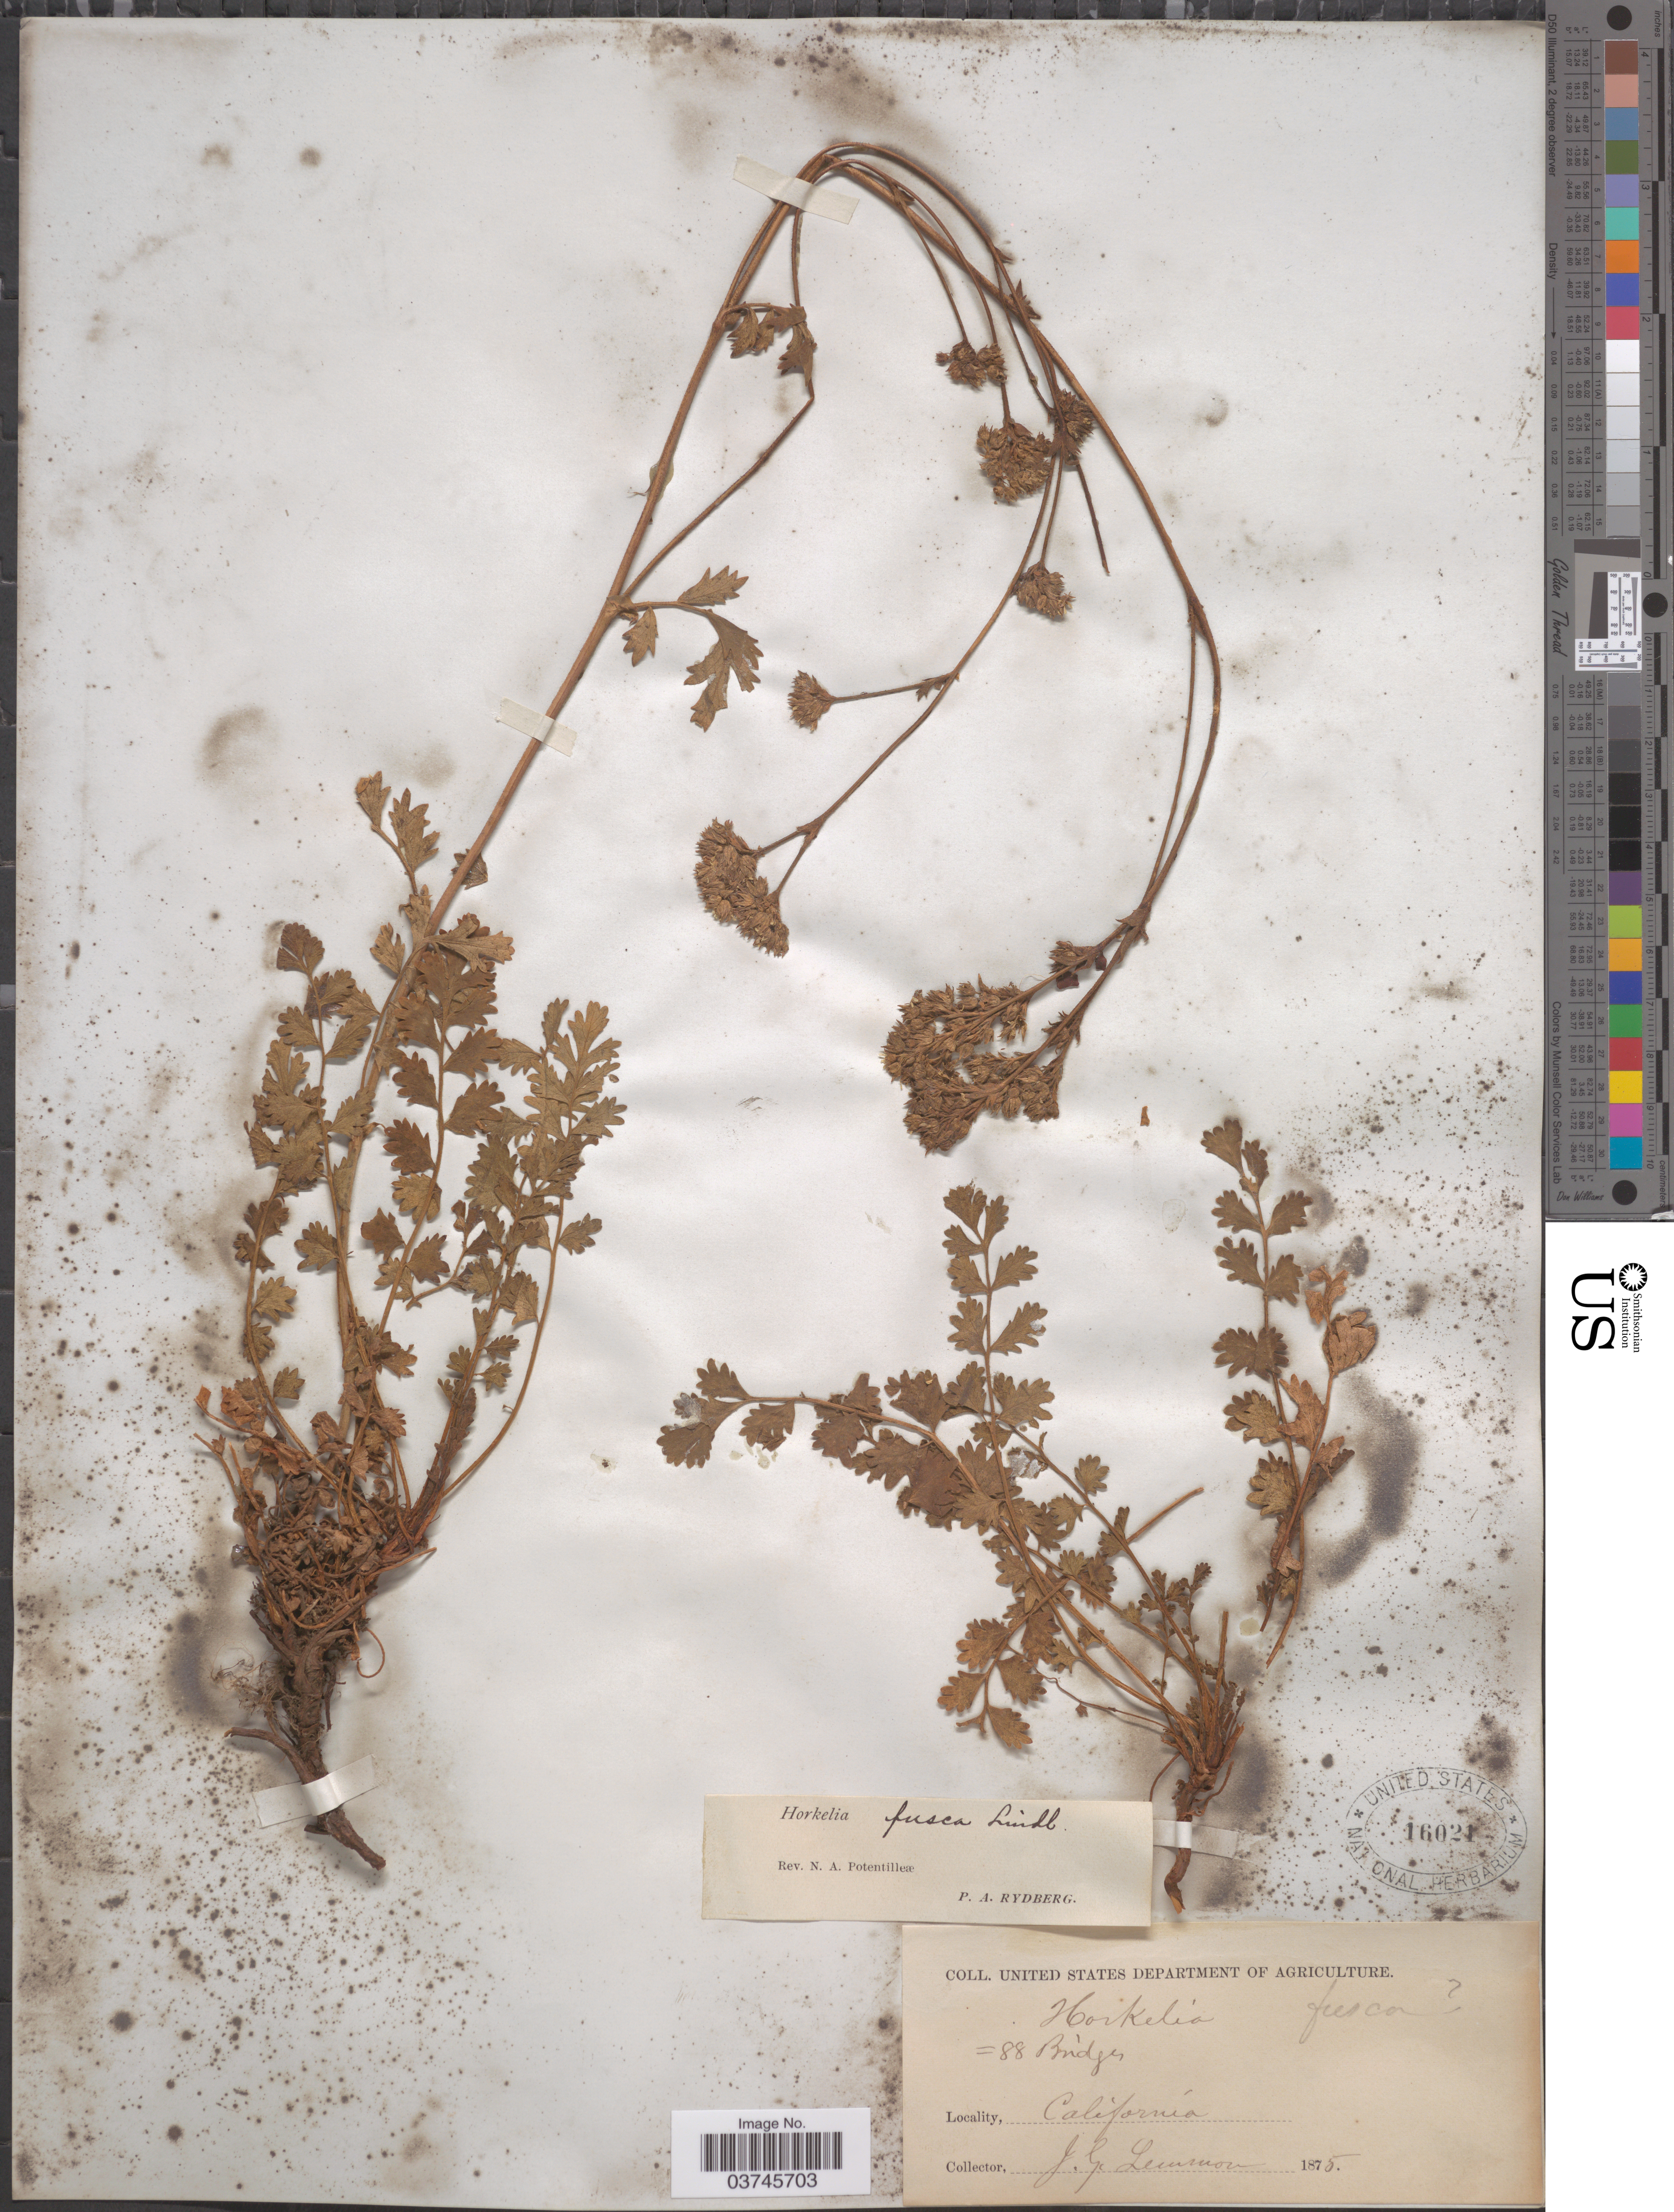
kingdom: Plantae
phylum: Tracheophyta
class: Magnoliopsida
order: Rosales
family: Rosaceae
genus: Potentilla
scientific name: Potentilla douglasii var. parviflora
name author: (Nutt. ex Hook. & Arn.) J.T. Howell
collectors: J. Lemmon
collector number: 88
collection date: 1875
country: United States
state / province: California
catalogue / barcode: US 16021